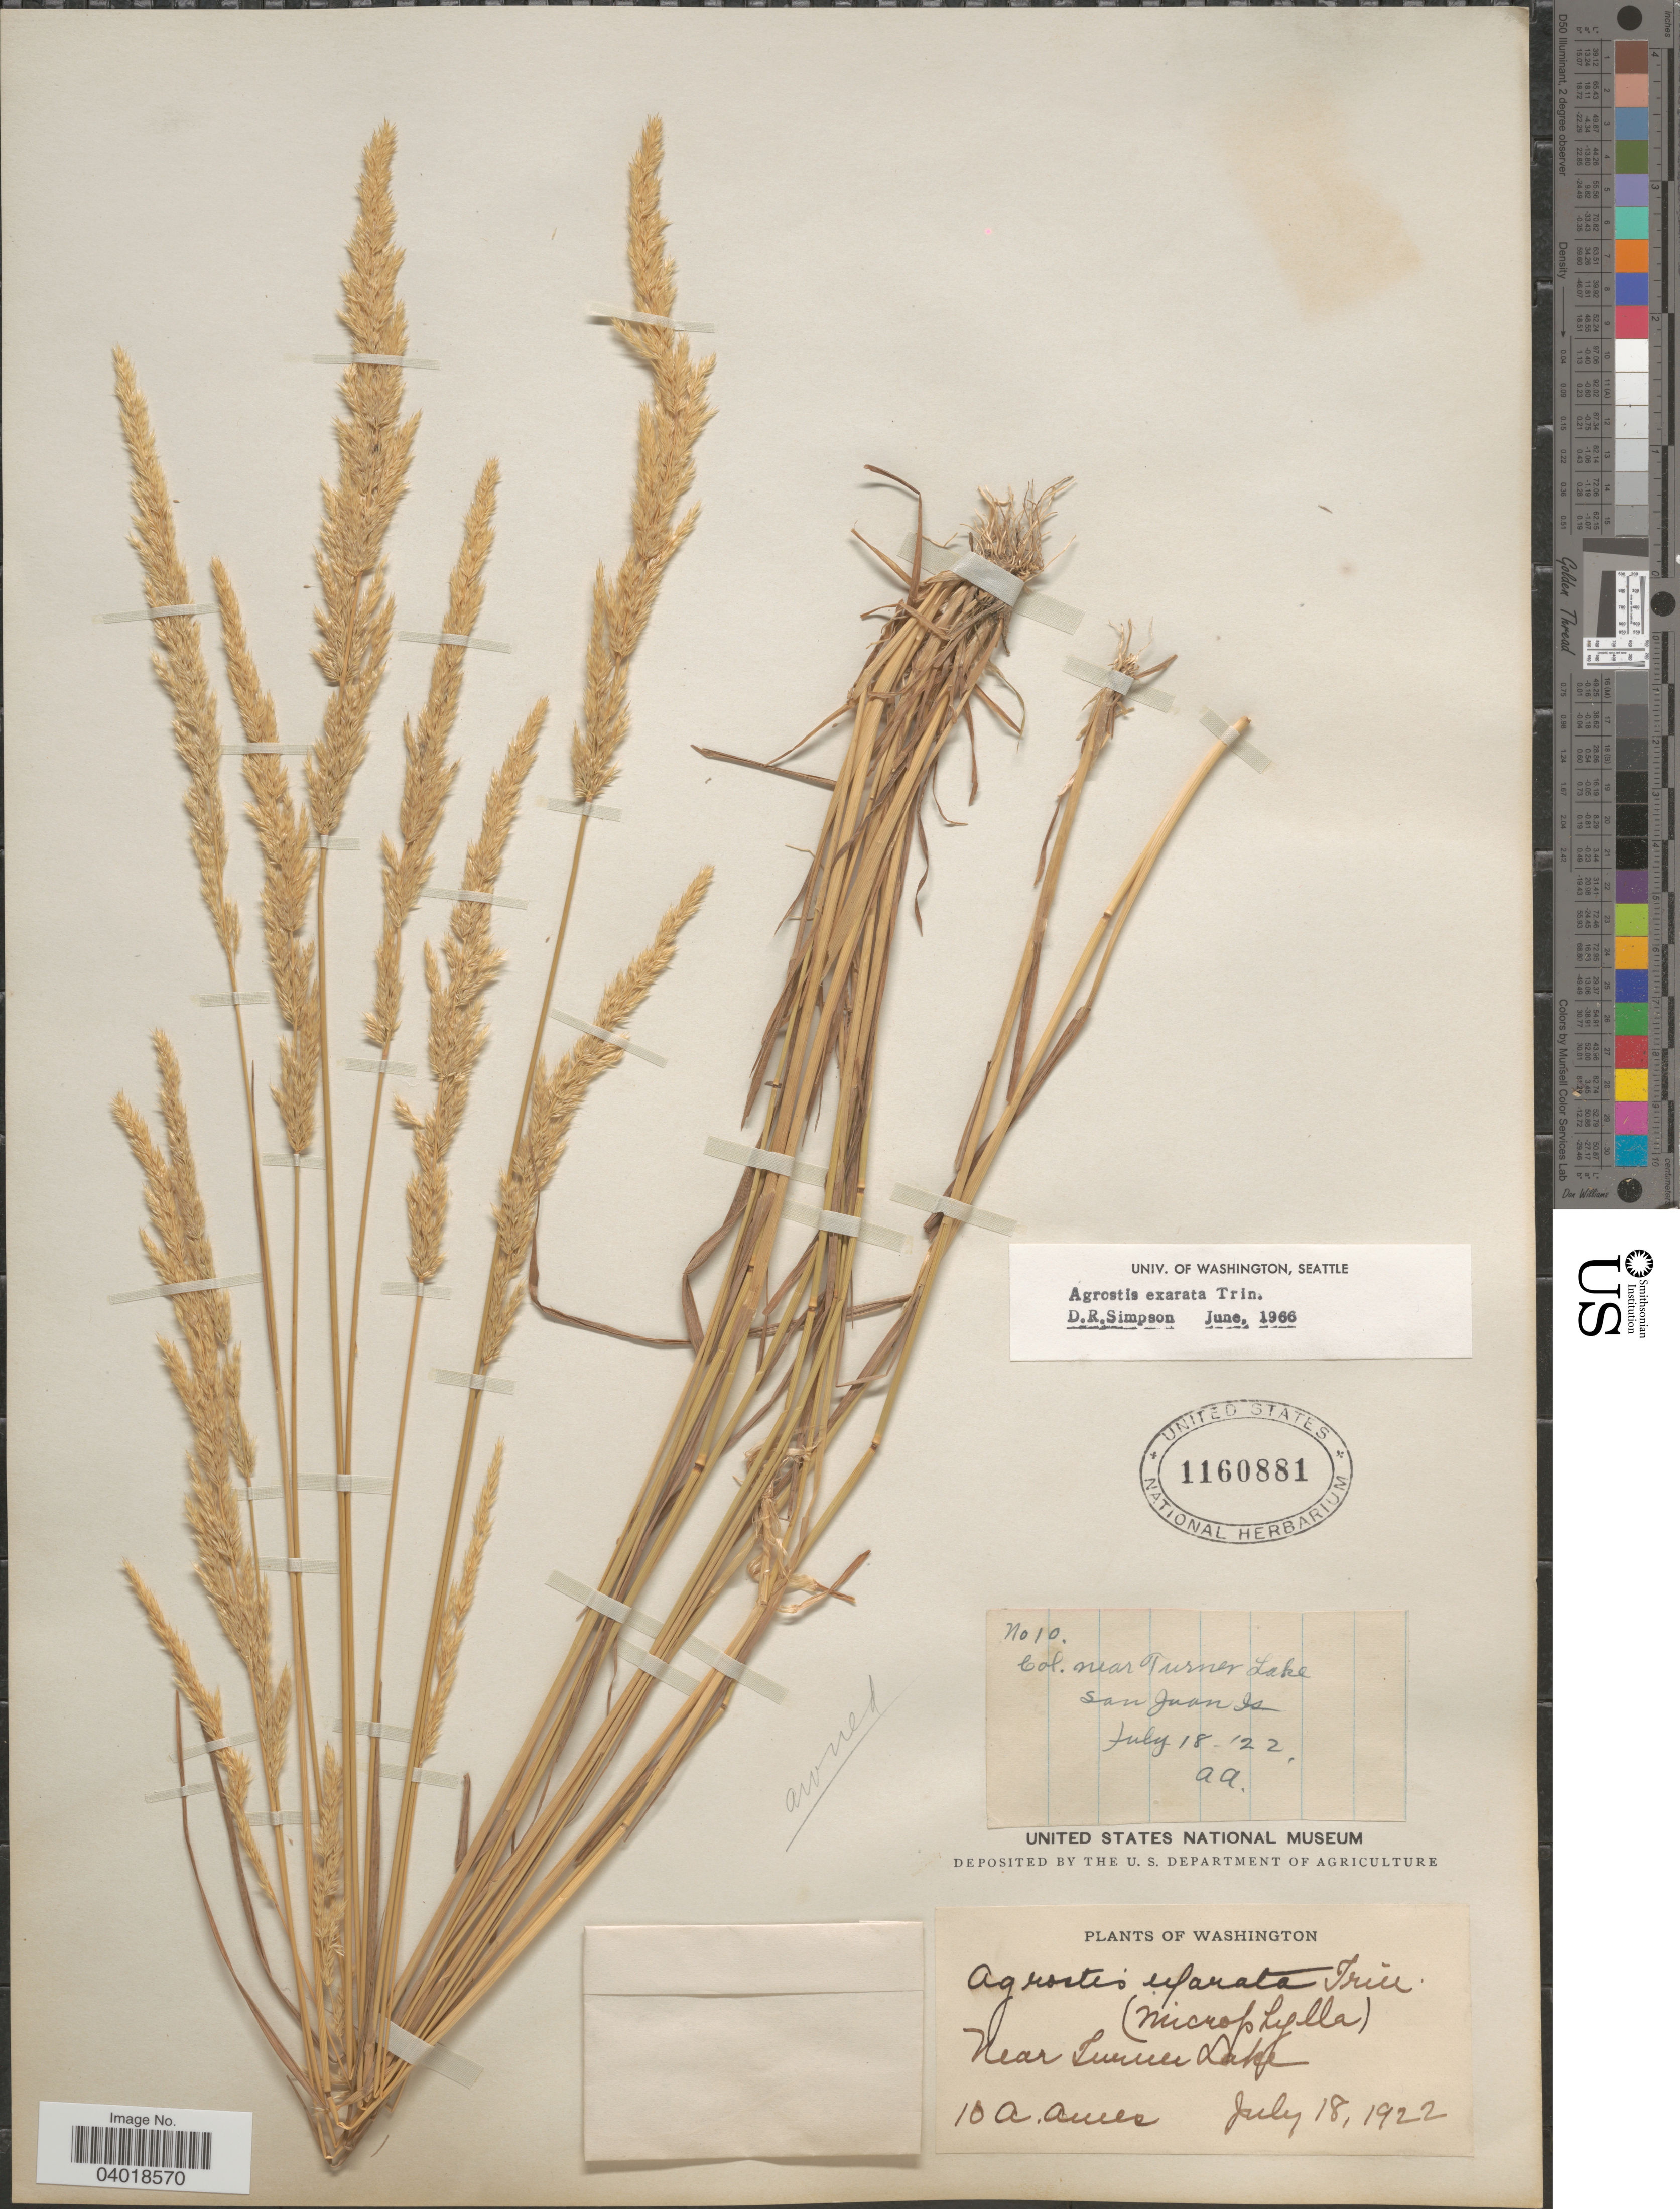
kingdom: Plantae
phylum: Tracheophyta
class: Liliopsida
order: Poales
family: Poaceae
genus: Agrostis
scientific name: Agrostis exarata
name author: Trin.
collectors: A. Ames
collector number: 10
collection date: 1922-07-18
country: United States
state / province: Washington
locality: Near Turner Lake.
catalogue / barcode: US 1160881